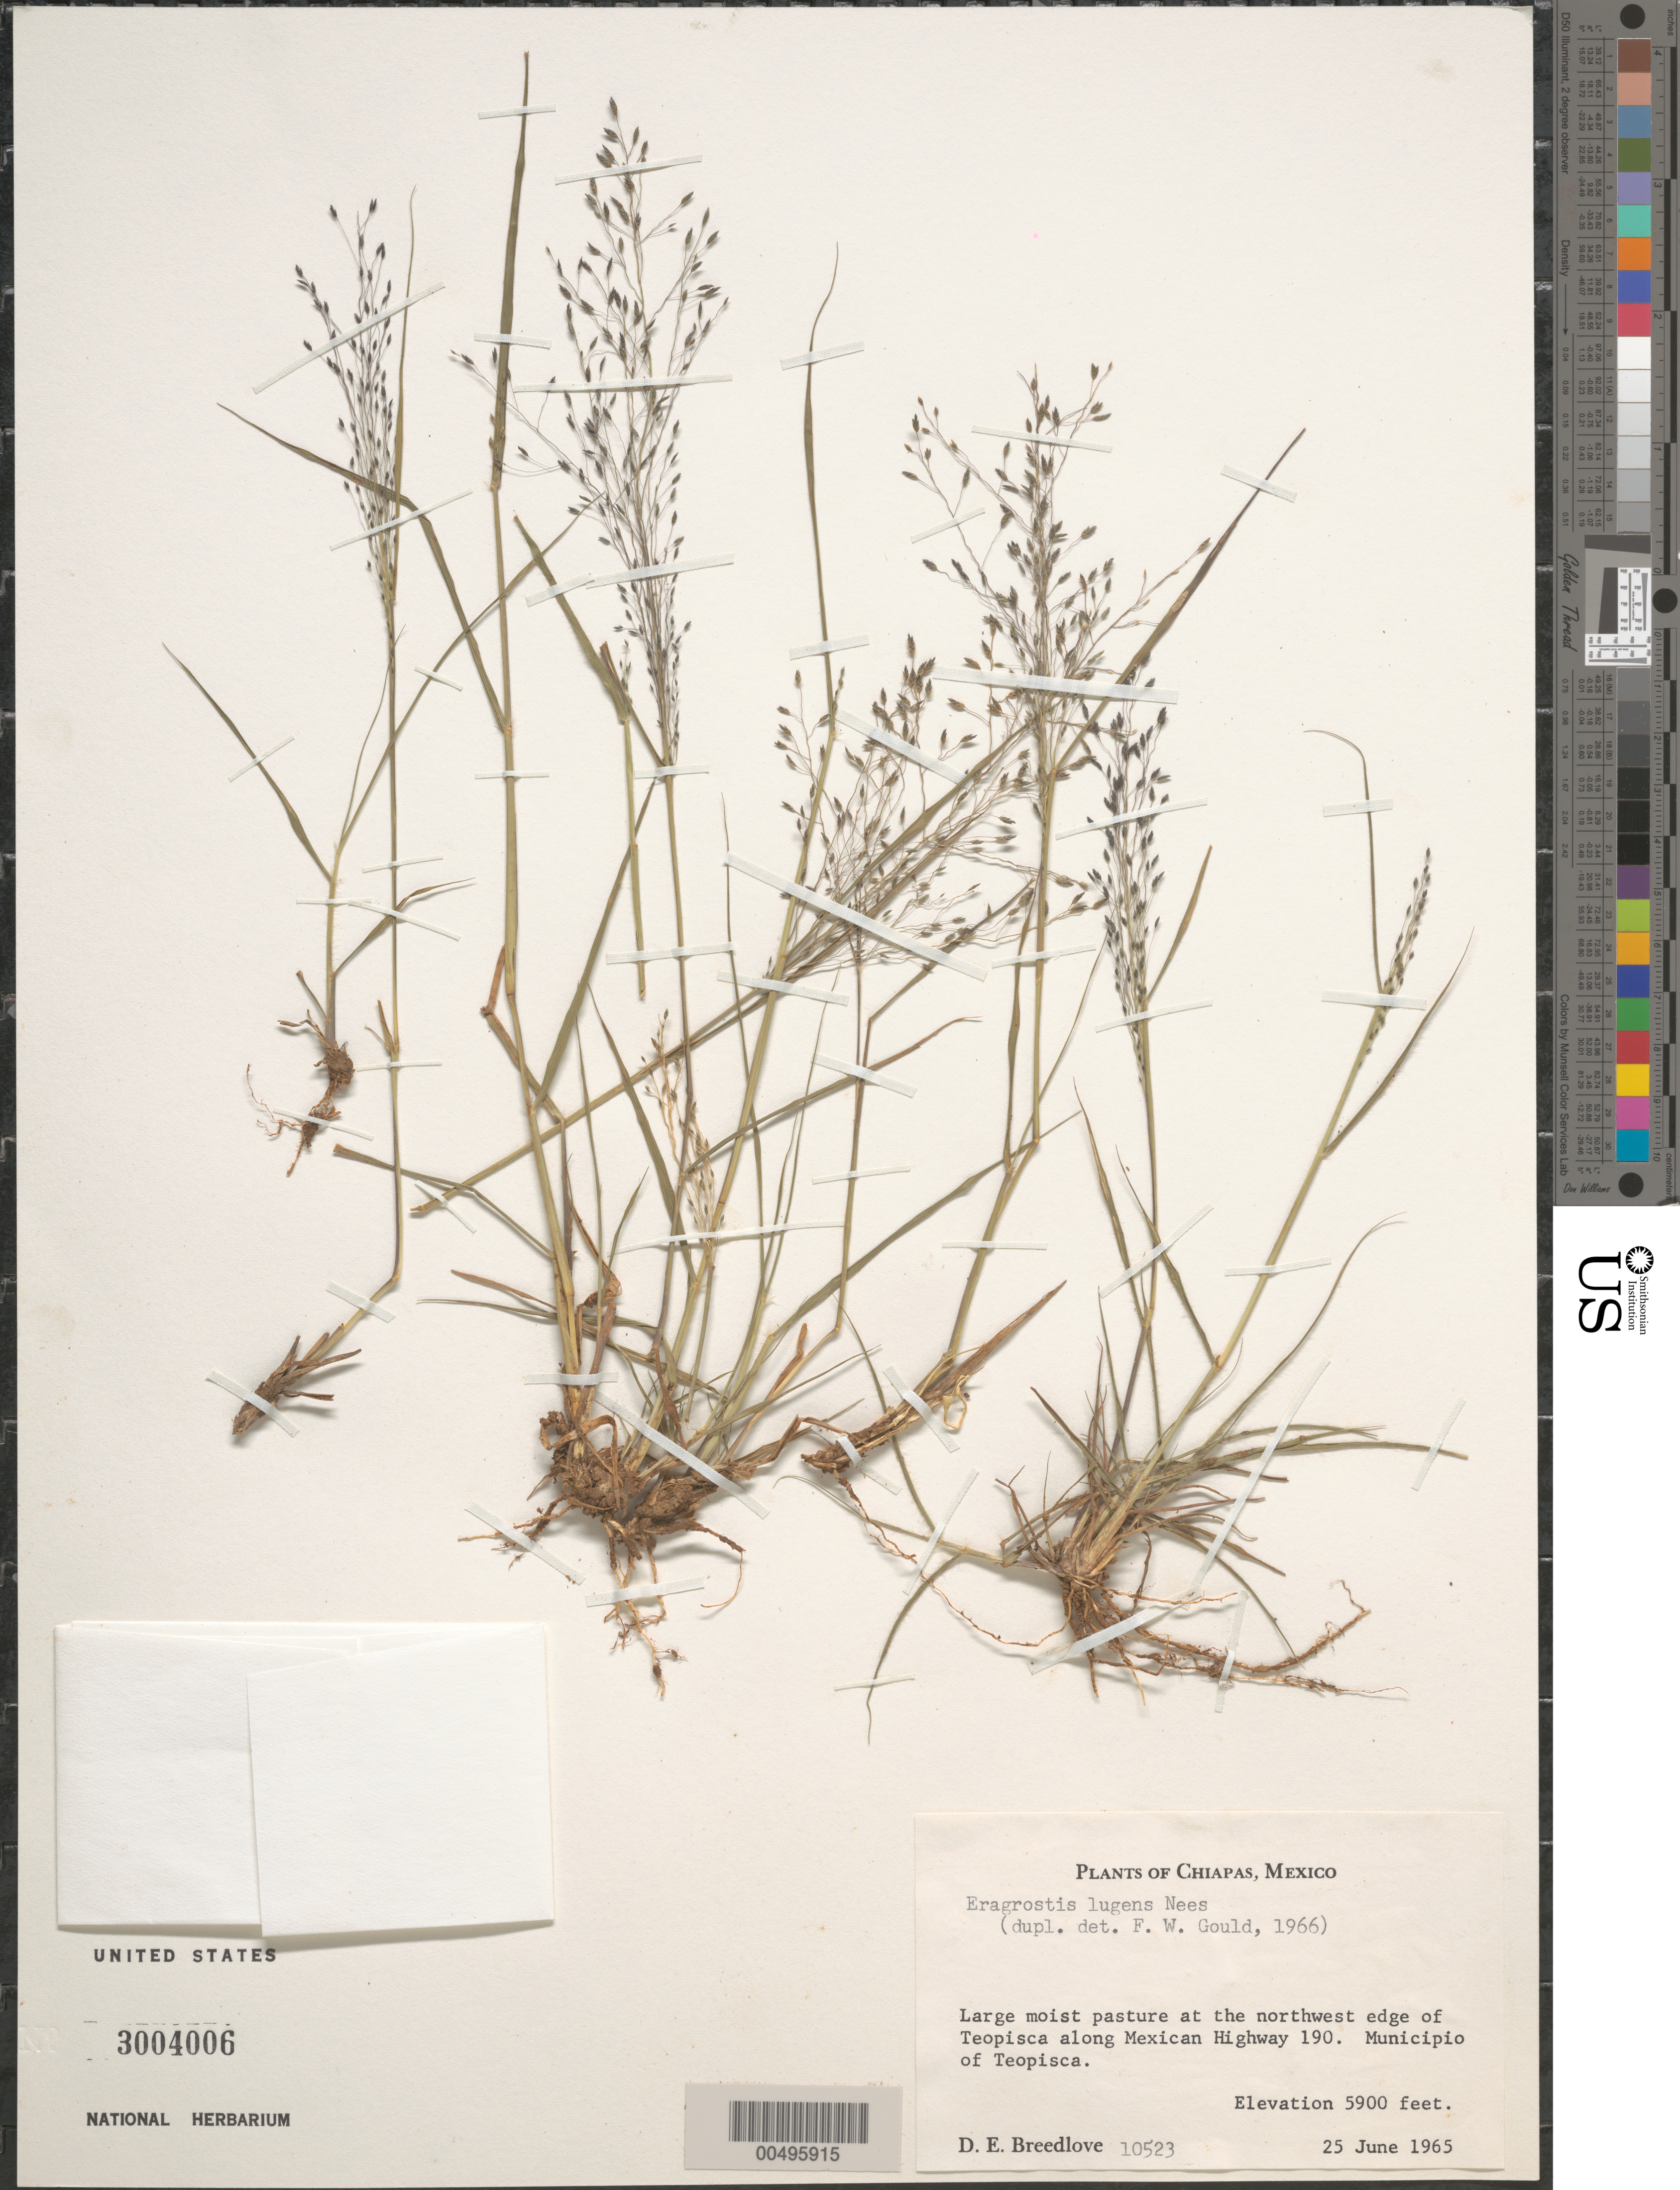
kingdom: Plantae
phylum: Tracheophyta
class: Liliopsida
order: Poales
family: Poaceae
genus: Eragrostis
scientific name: Eragrostis lugens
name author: Nees in Mart.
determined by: Gould, F. W.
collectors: D. E. Breedlove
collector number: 10523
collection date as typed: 25 Jun 1965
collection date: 1965-06-25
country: Mexico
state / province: Chiapas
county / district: Teopisca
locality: NW edge of Teopisca along Mex 190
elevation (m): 1798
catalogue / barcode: US 3004006